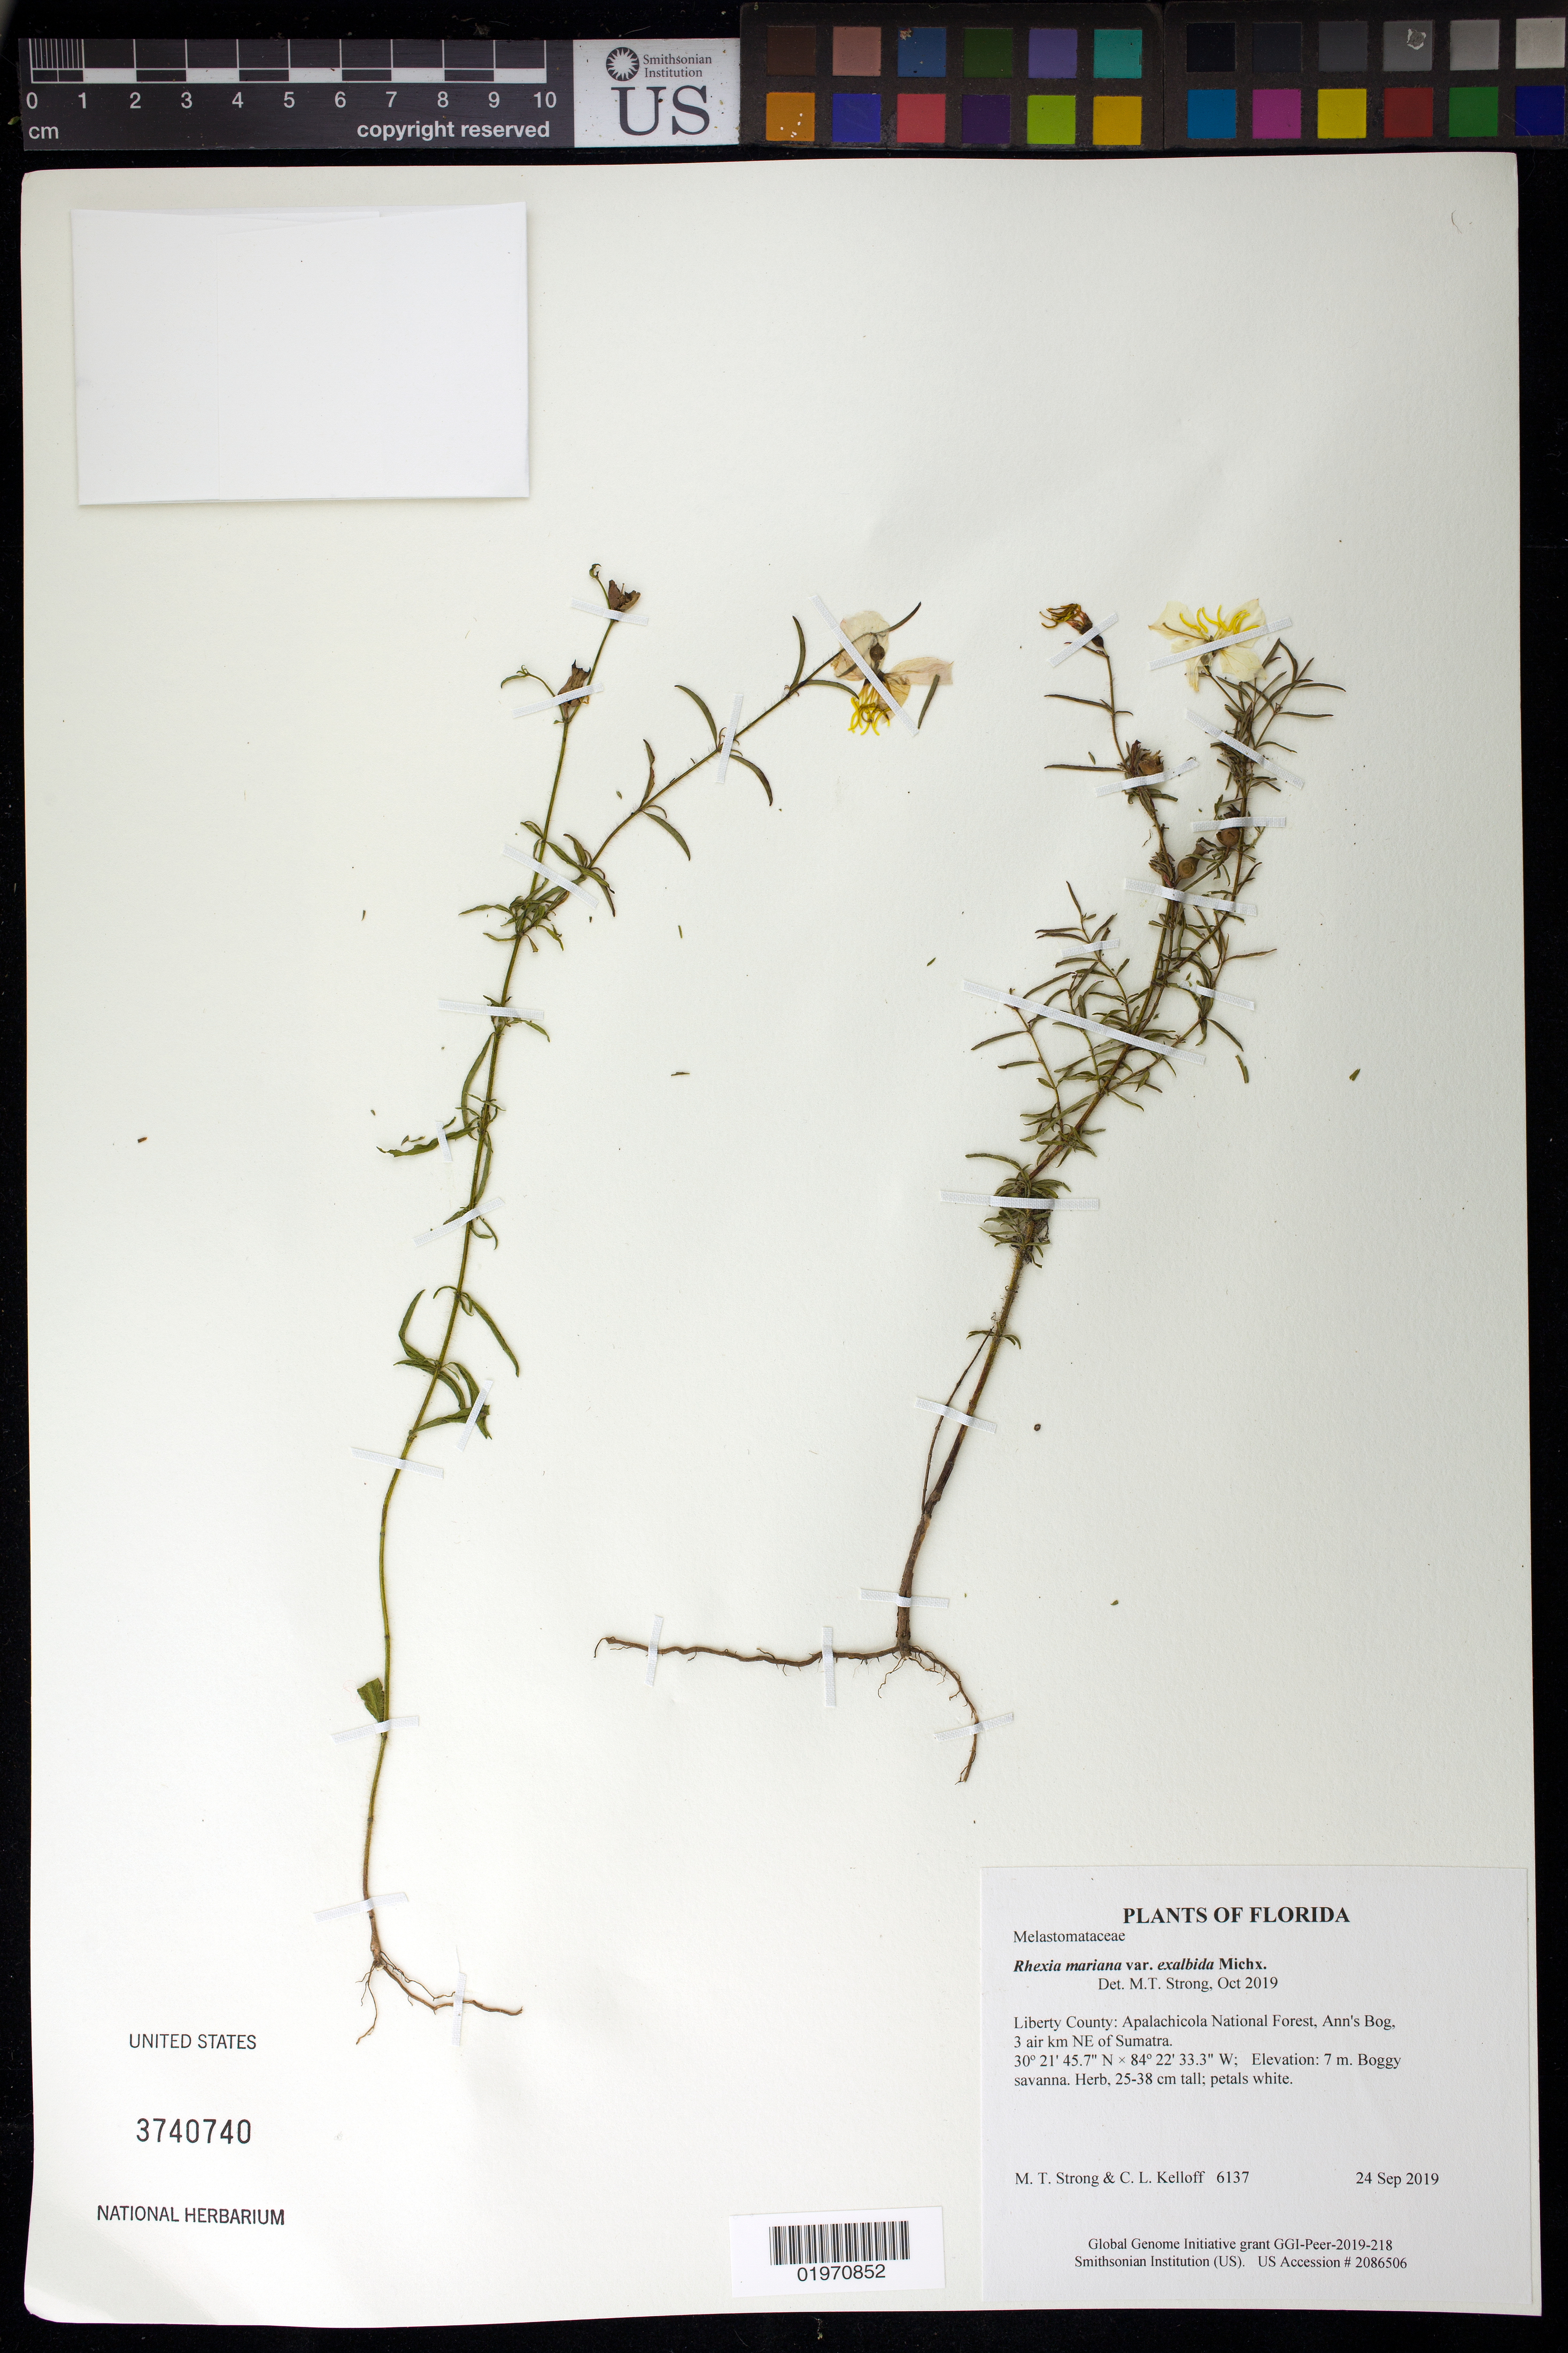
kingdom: Plantae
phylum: Tracheophyta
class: Magnoliopsida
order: Myrtales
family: Melastomataceae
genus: Rhexia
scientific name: Rhexia mariana var. exalbida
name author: Michx.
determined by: Strong, Mark T., (BOT), Smithsonian Institution - National Museum of Natural History (UNITED STATES)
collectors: M. T. Strong & C. L. Kelloff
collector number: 6137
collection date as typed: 24 Sep 2019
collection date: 2019-09-24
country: United States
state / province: Florida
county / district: Liberty County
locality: Apalachicola National Forest, Ann's Bog, 3 air km NE of Sumatra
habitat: Boggy savanna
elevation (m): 7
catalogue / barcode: US 3740740